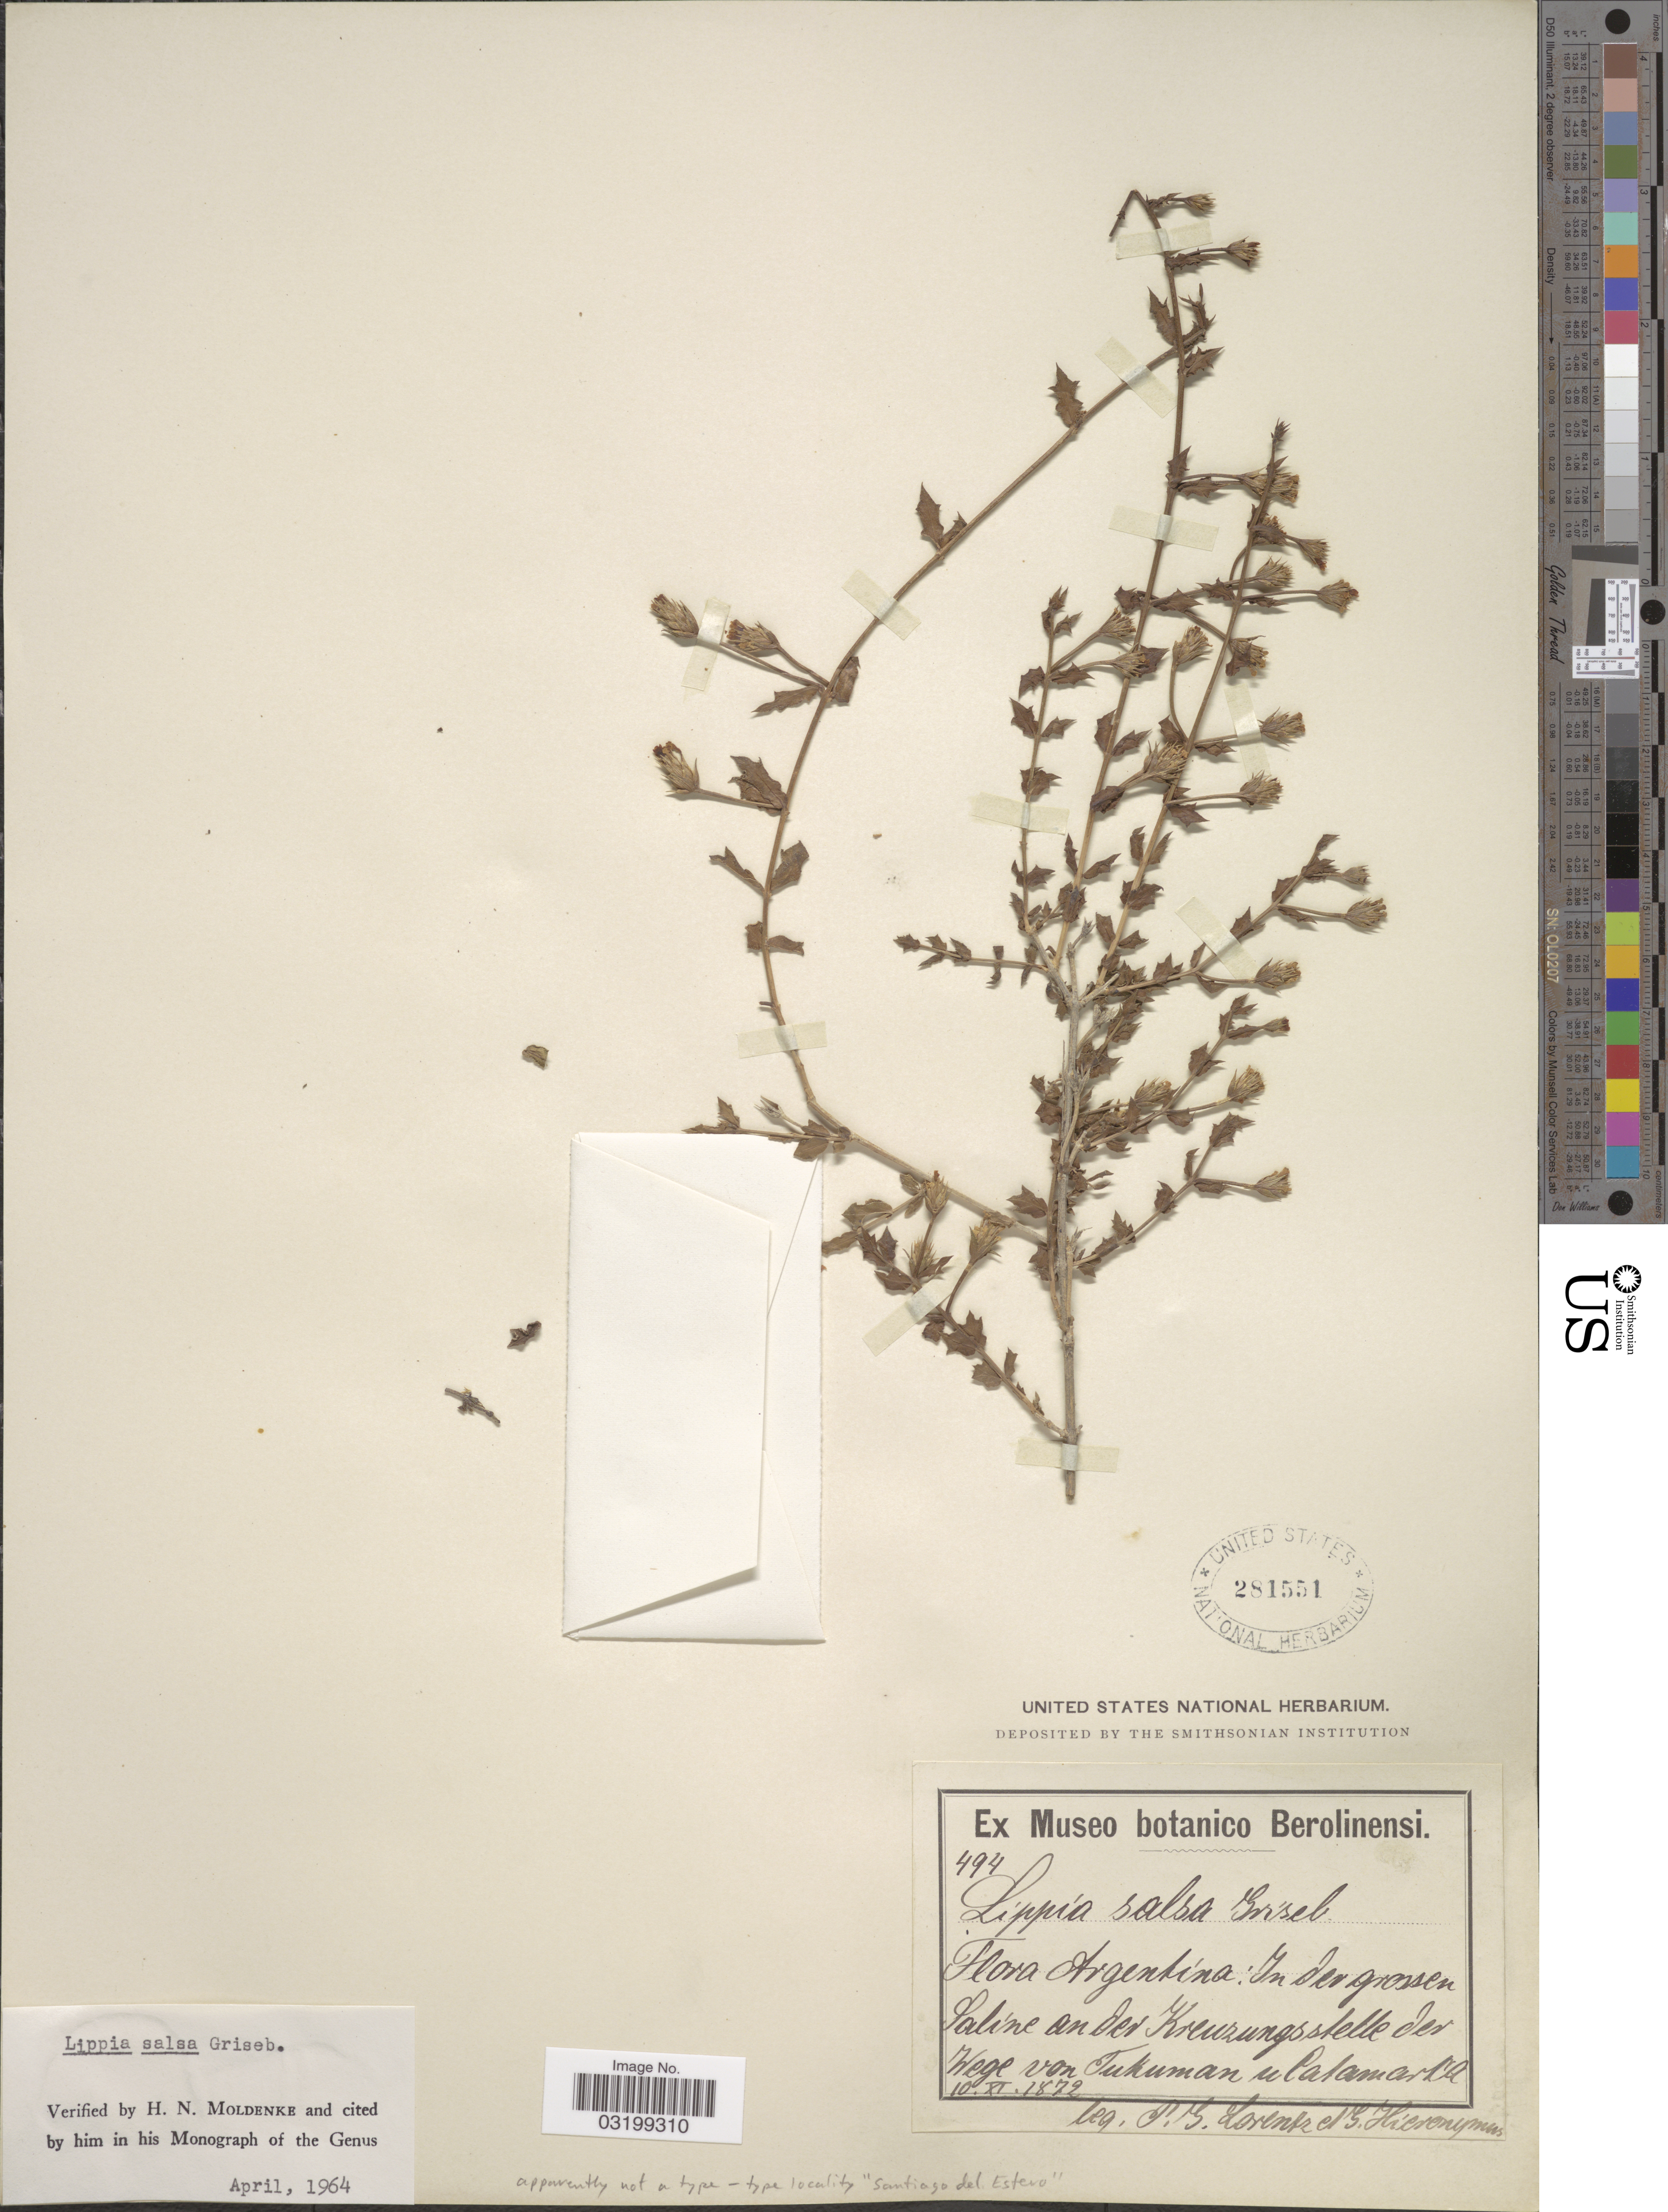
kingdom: Plantae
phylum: Tracheophyta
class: Magnoliopsida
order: Lamiales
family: Verbenaceae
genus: Lippia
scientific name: Lippia salsa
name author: Griseb.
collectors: P. G. Lorentz & G. H. Hieronymus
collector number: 494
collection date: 1872-11-10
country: Argentina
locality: Wege von Tukuman u Catamarka.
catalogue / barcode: US 281551